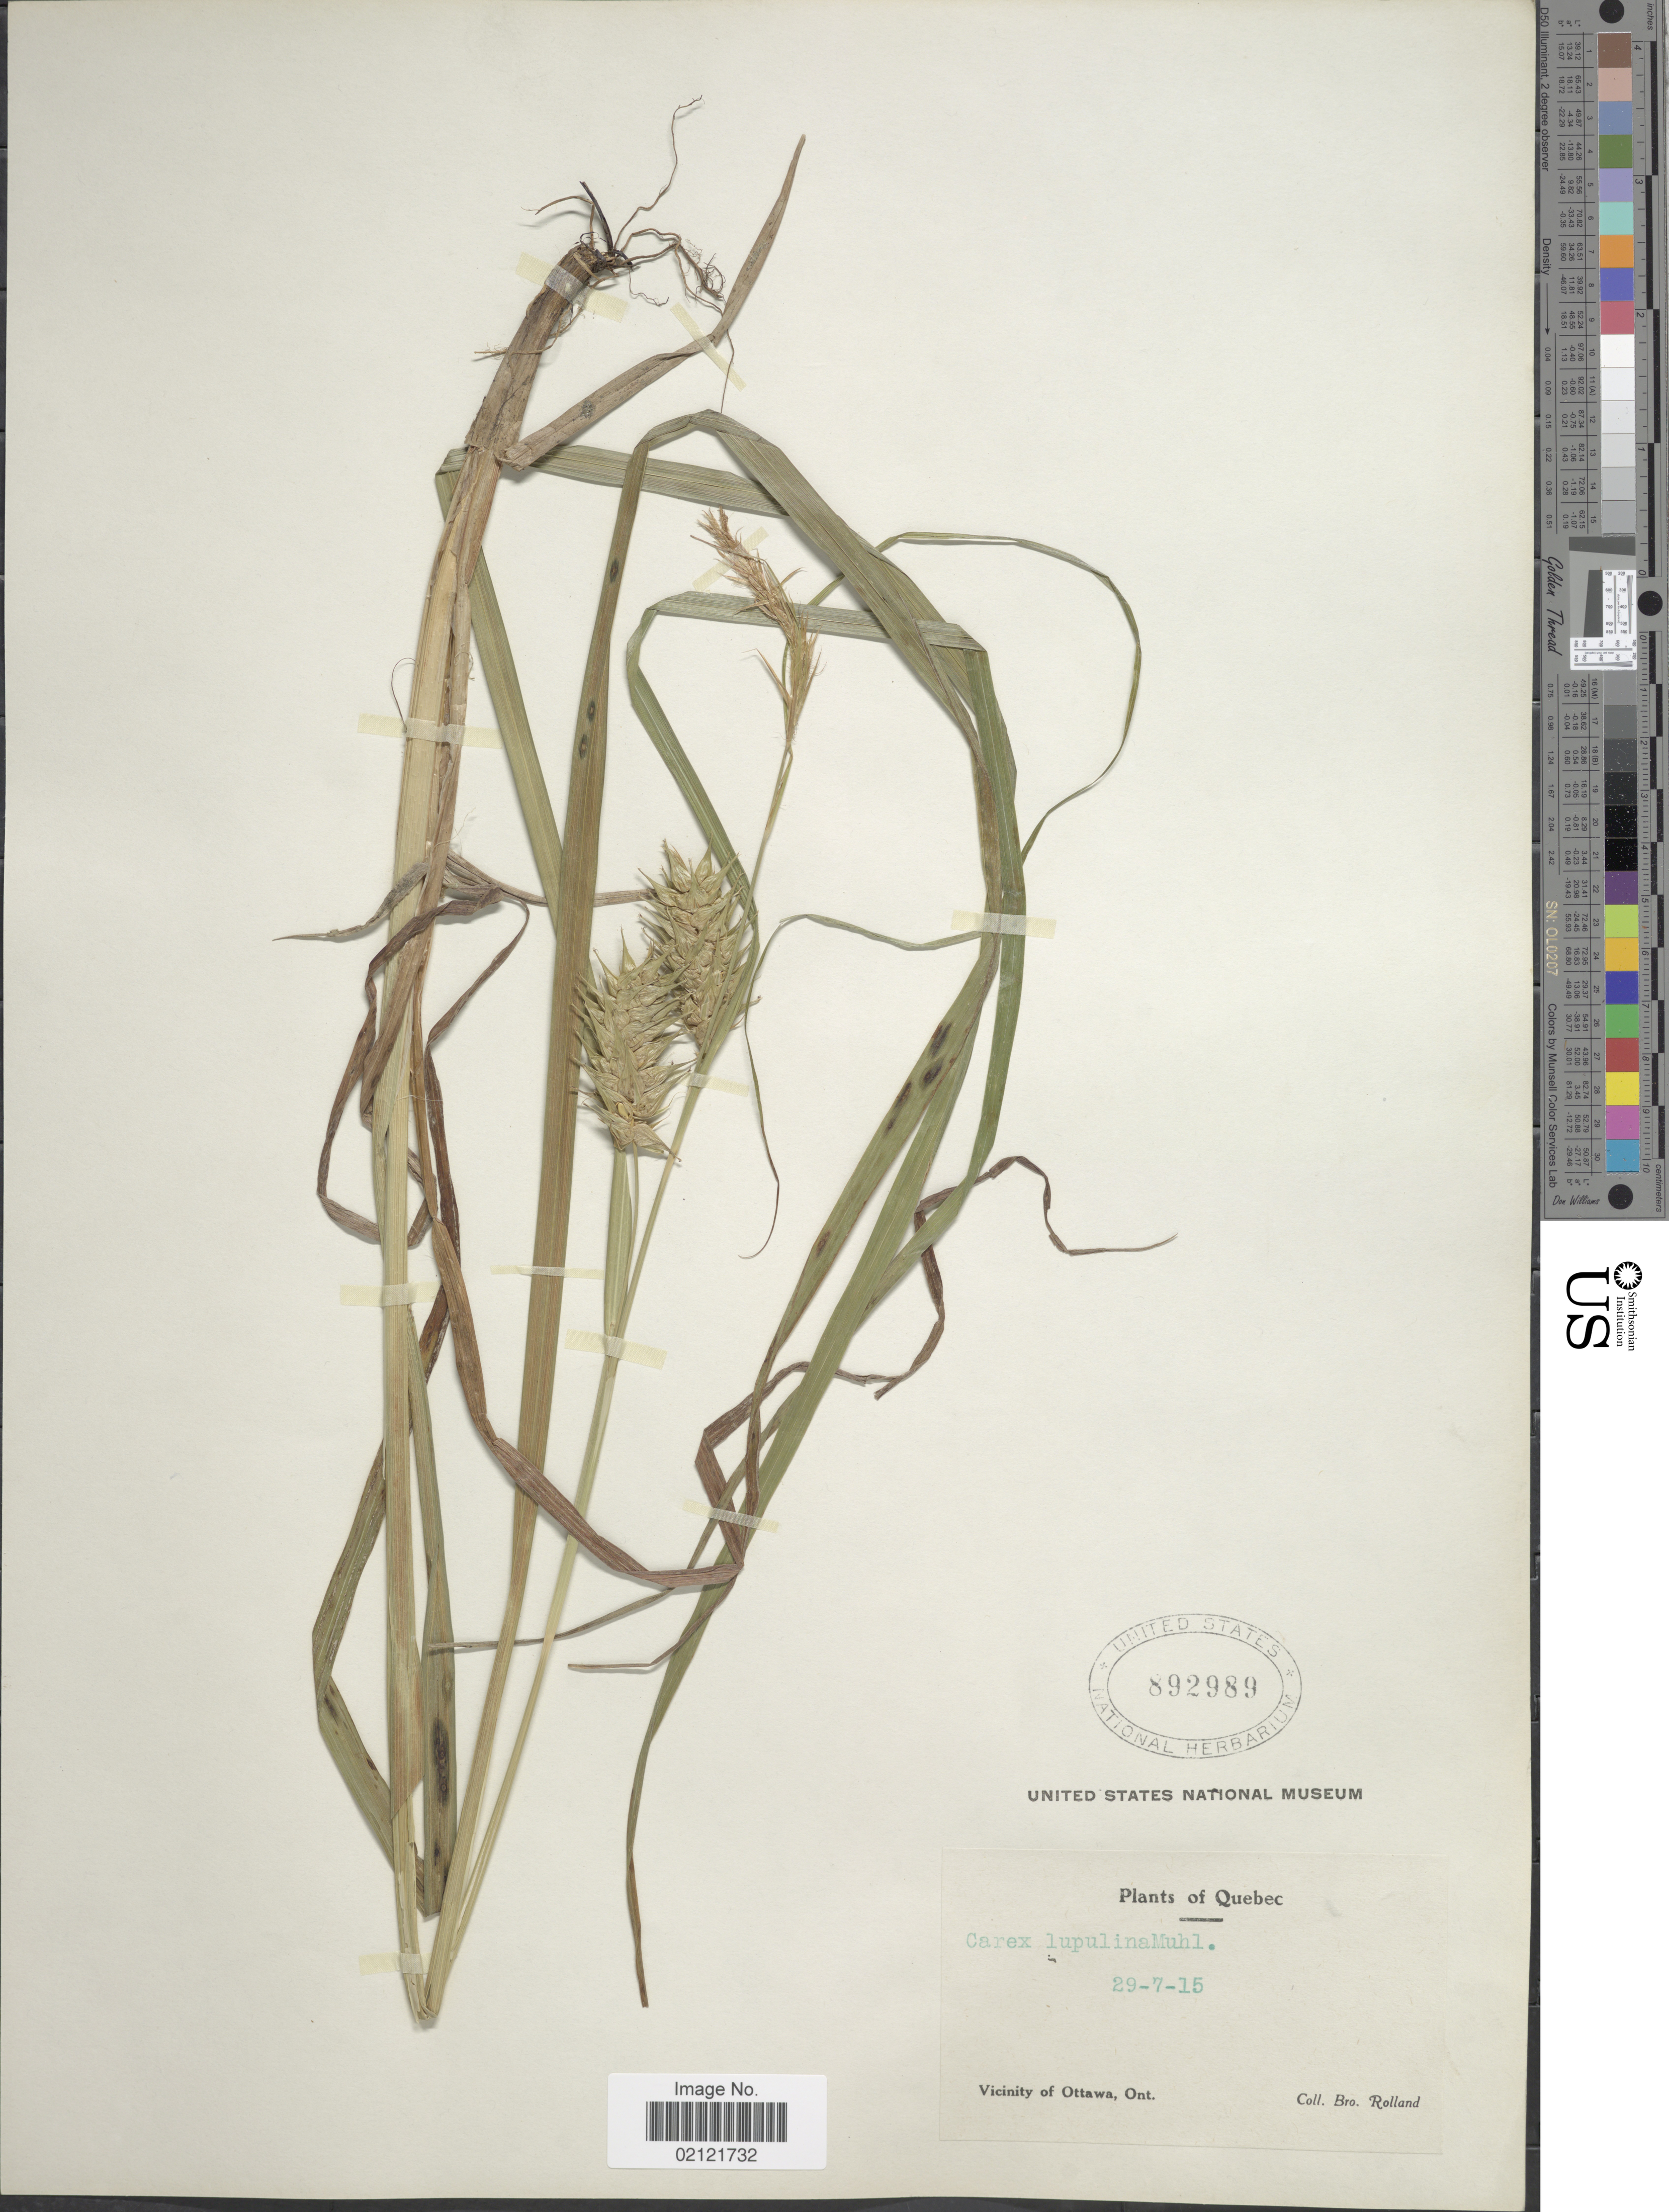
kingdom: Plantae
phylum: Tracheophyta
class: Liliopsida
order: Poales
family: Cyperaceae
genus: Carex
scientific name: Carex lupulina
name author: Muhl. ex Willd.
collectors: B. Rolland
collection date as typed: Transcribed d/m/y: 29/7/15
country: Canada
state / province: Ontario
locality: Vicinity of Ottawa, Ont., Quebec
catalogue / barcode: US 892989